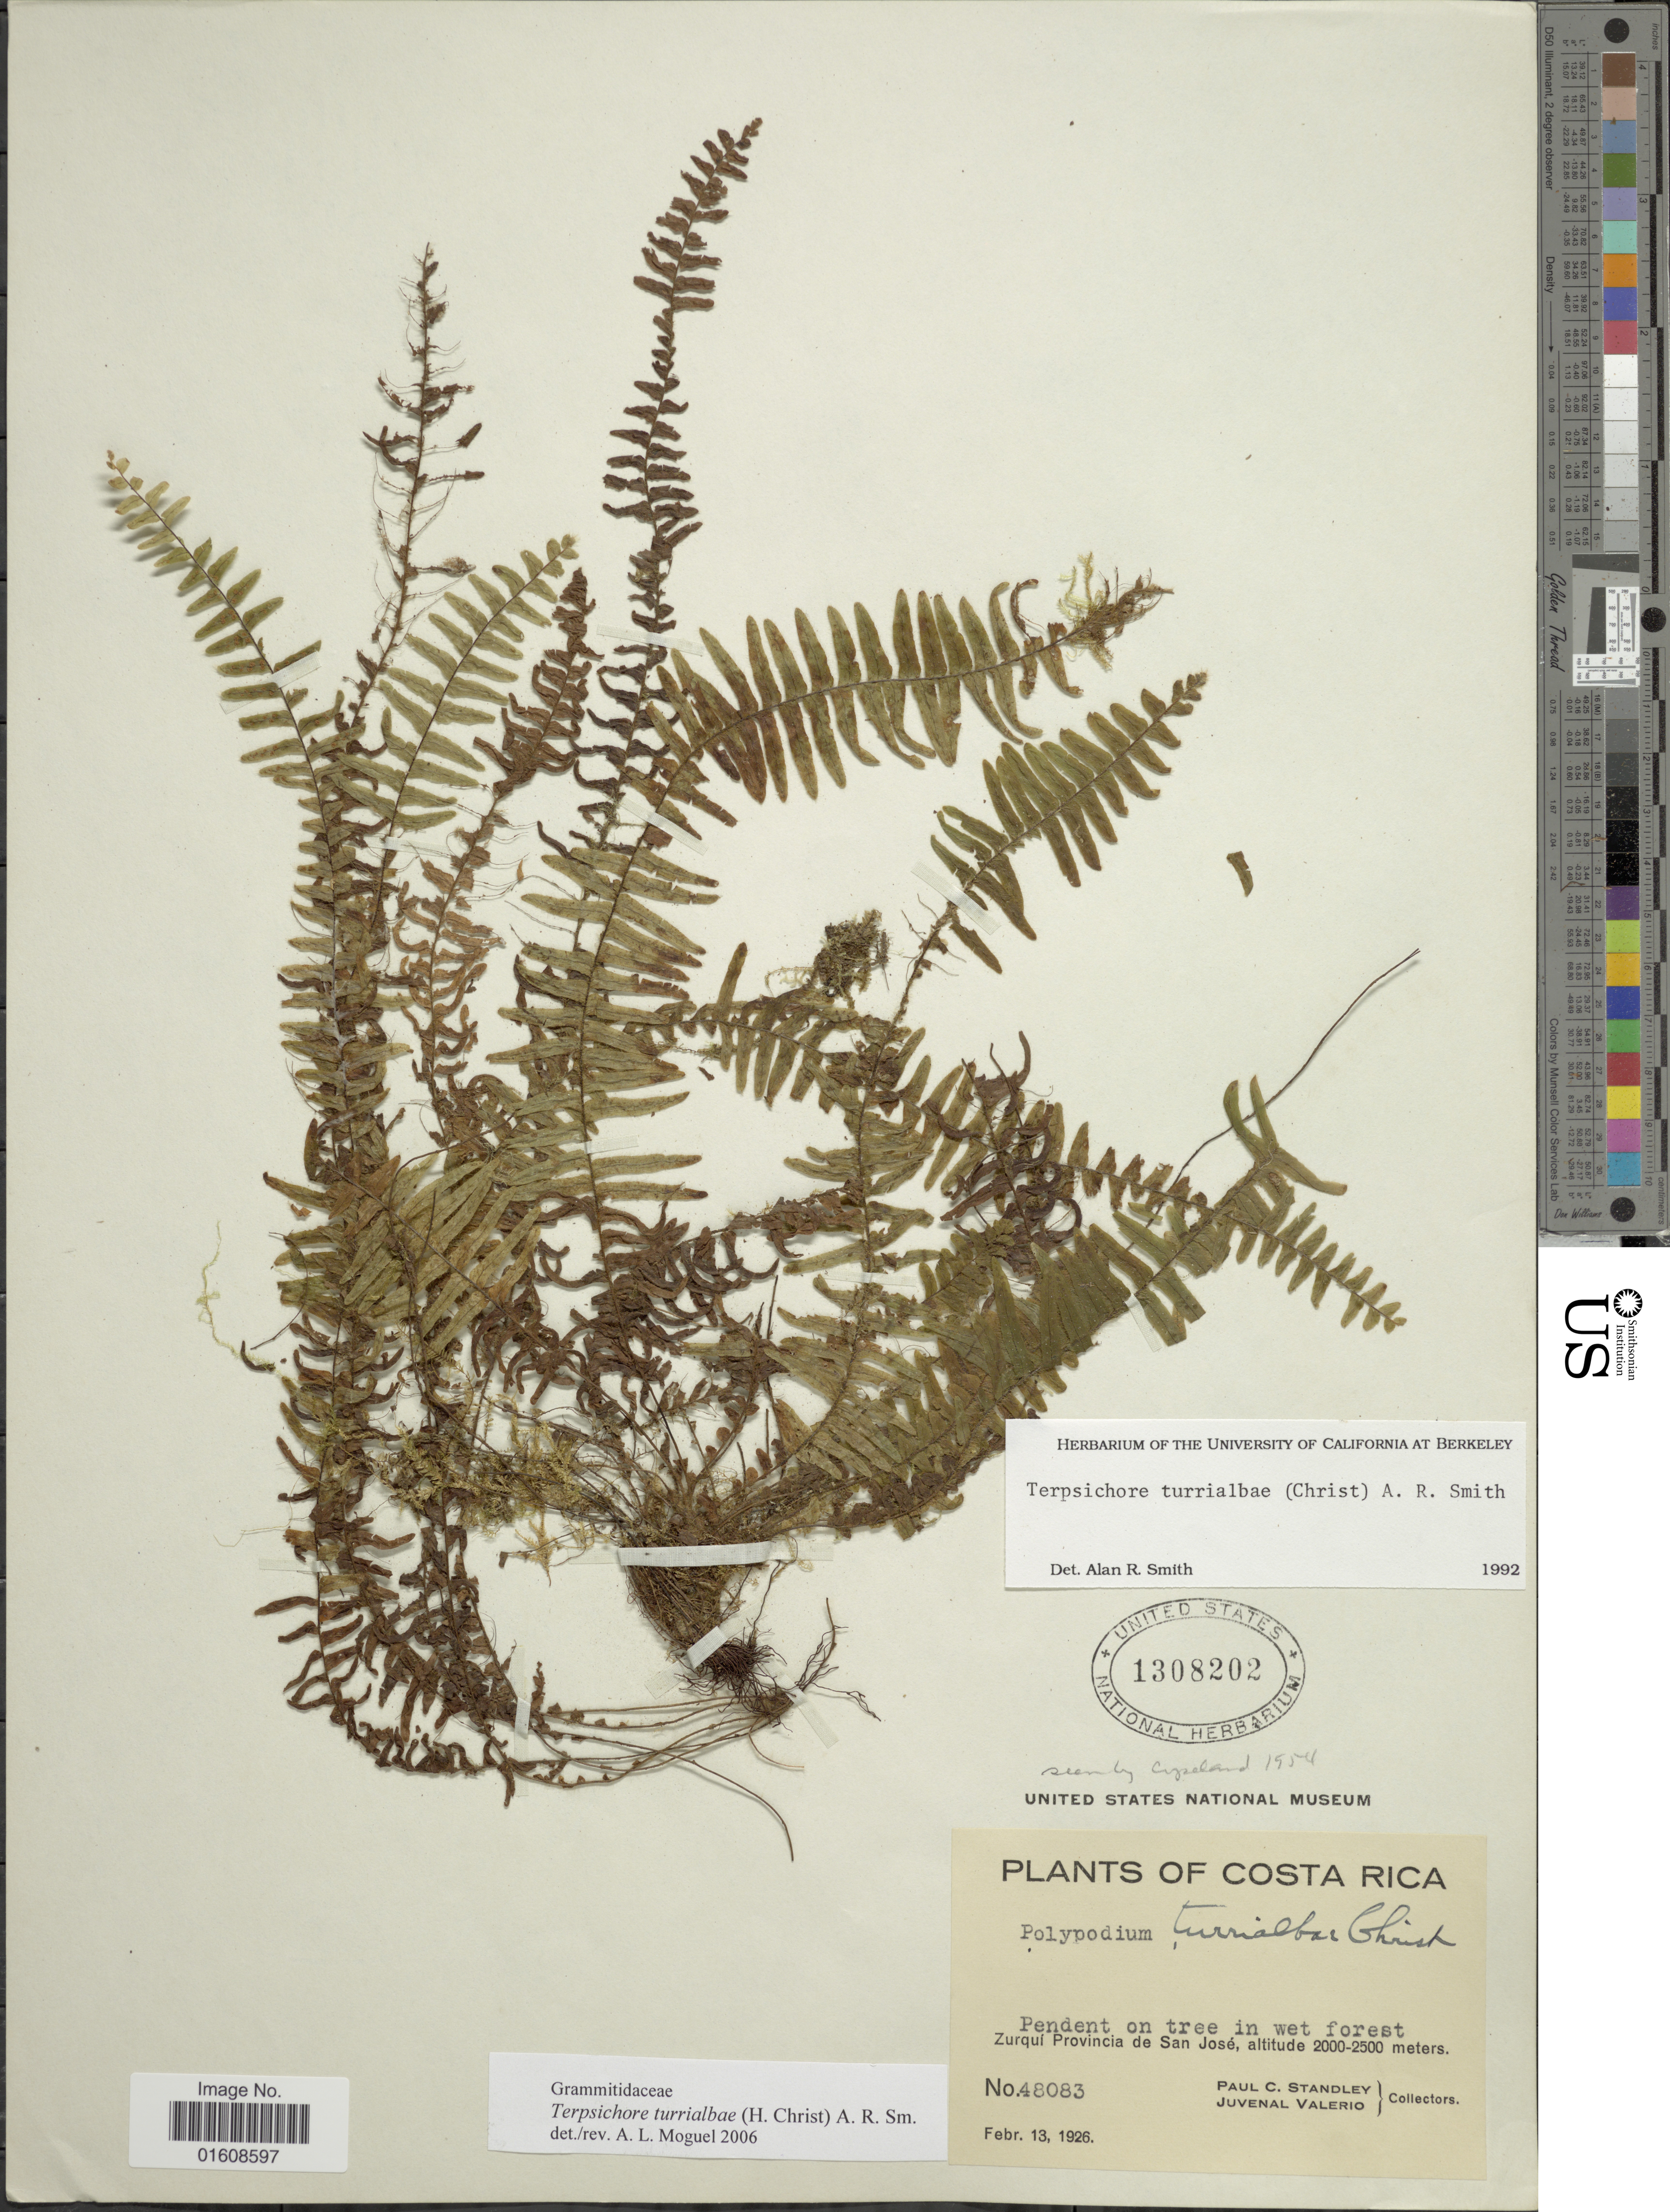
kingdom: Plantae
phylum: Tracheophyta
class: Polypodiopsida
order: Polypodiales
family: Polypodiaceae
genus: Alansmia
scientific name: Alansmia turrialbae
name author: (Christ) Moguel & M. Kessler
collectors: P. C. Standley & J. Valerio R.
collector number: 48083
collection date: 1926-02-13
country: Costa Rica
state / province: San José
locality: Zurquí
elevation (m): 2000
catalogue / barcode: US 1308202